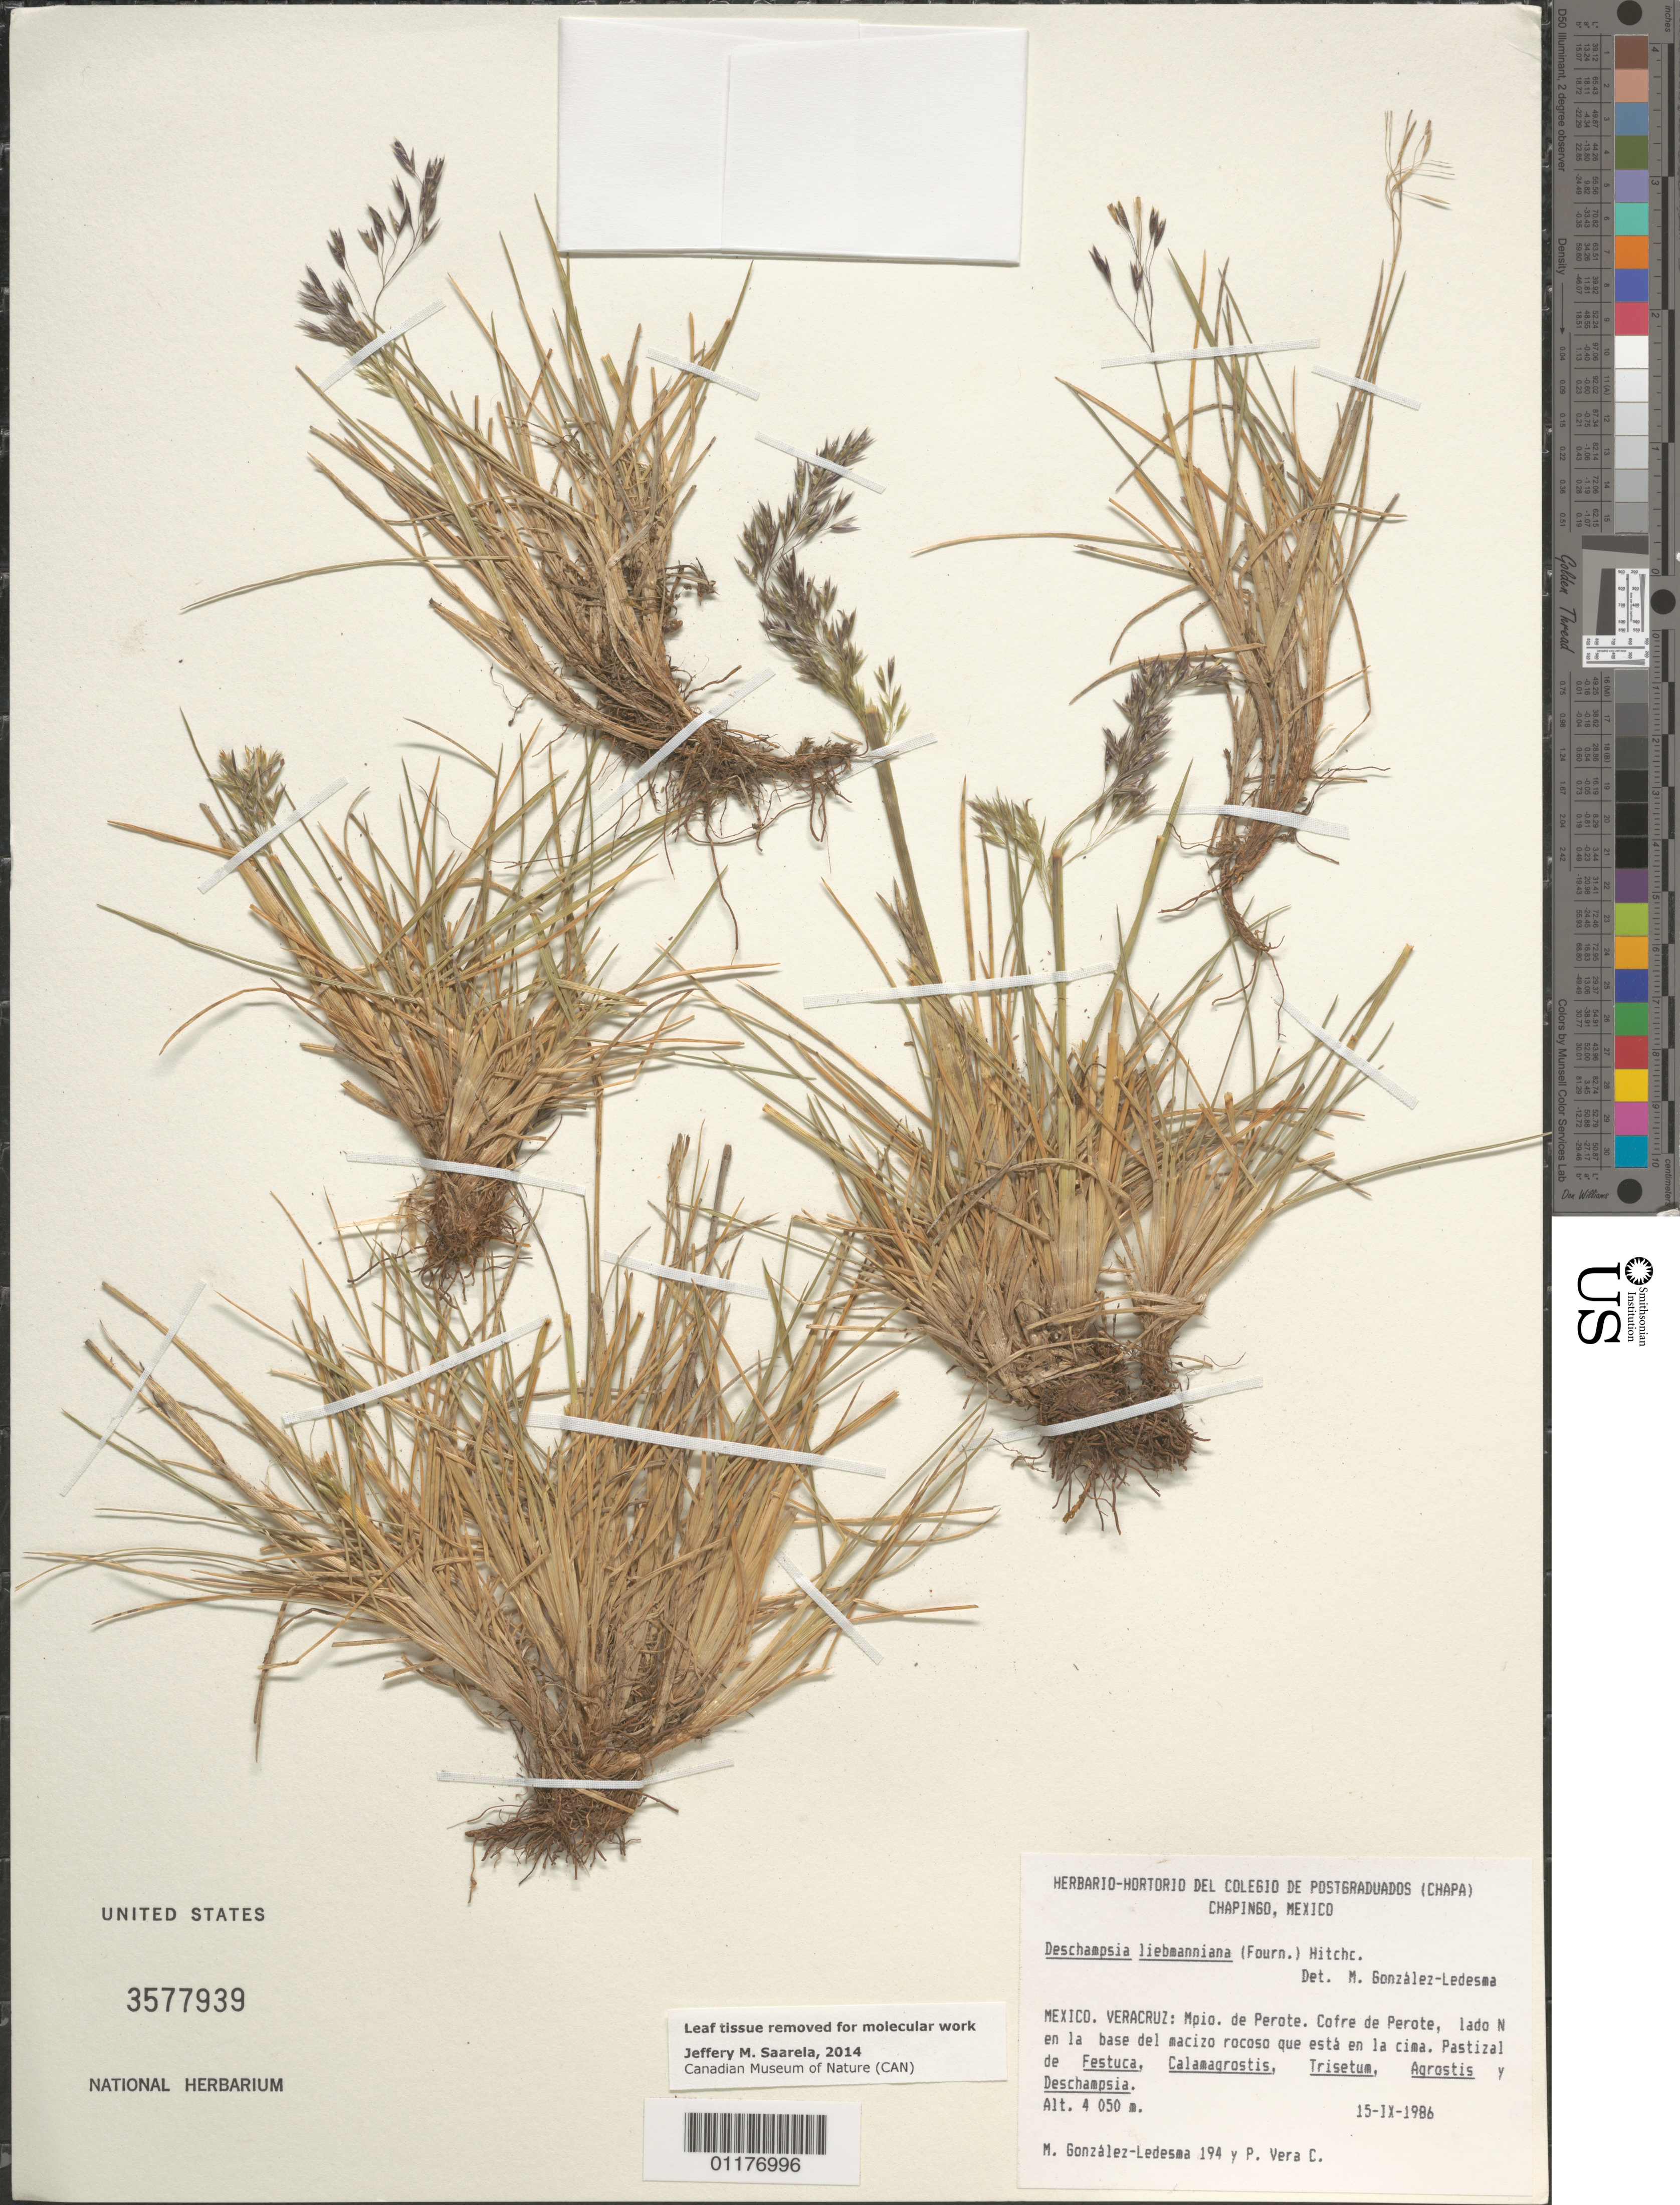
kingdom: Plantae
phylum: Tracheophyta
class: Liliopsida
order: Poales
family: Poaceae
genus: Deschampsia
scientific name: Deschampsia liebmanniana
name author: (E. Fourn.) Hitchc.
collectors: M. González-Ledesma & P. Vera C.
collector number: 194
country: Mexico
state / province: Veracruz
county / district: Perote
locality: Cofre de Perote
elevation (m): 4050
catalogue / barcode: US 3577939